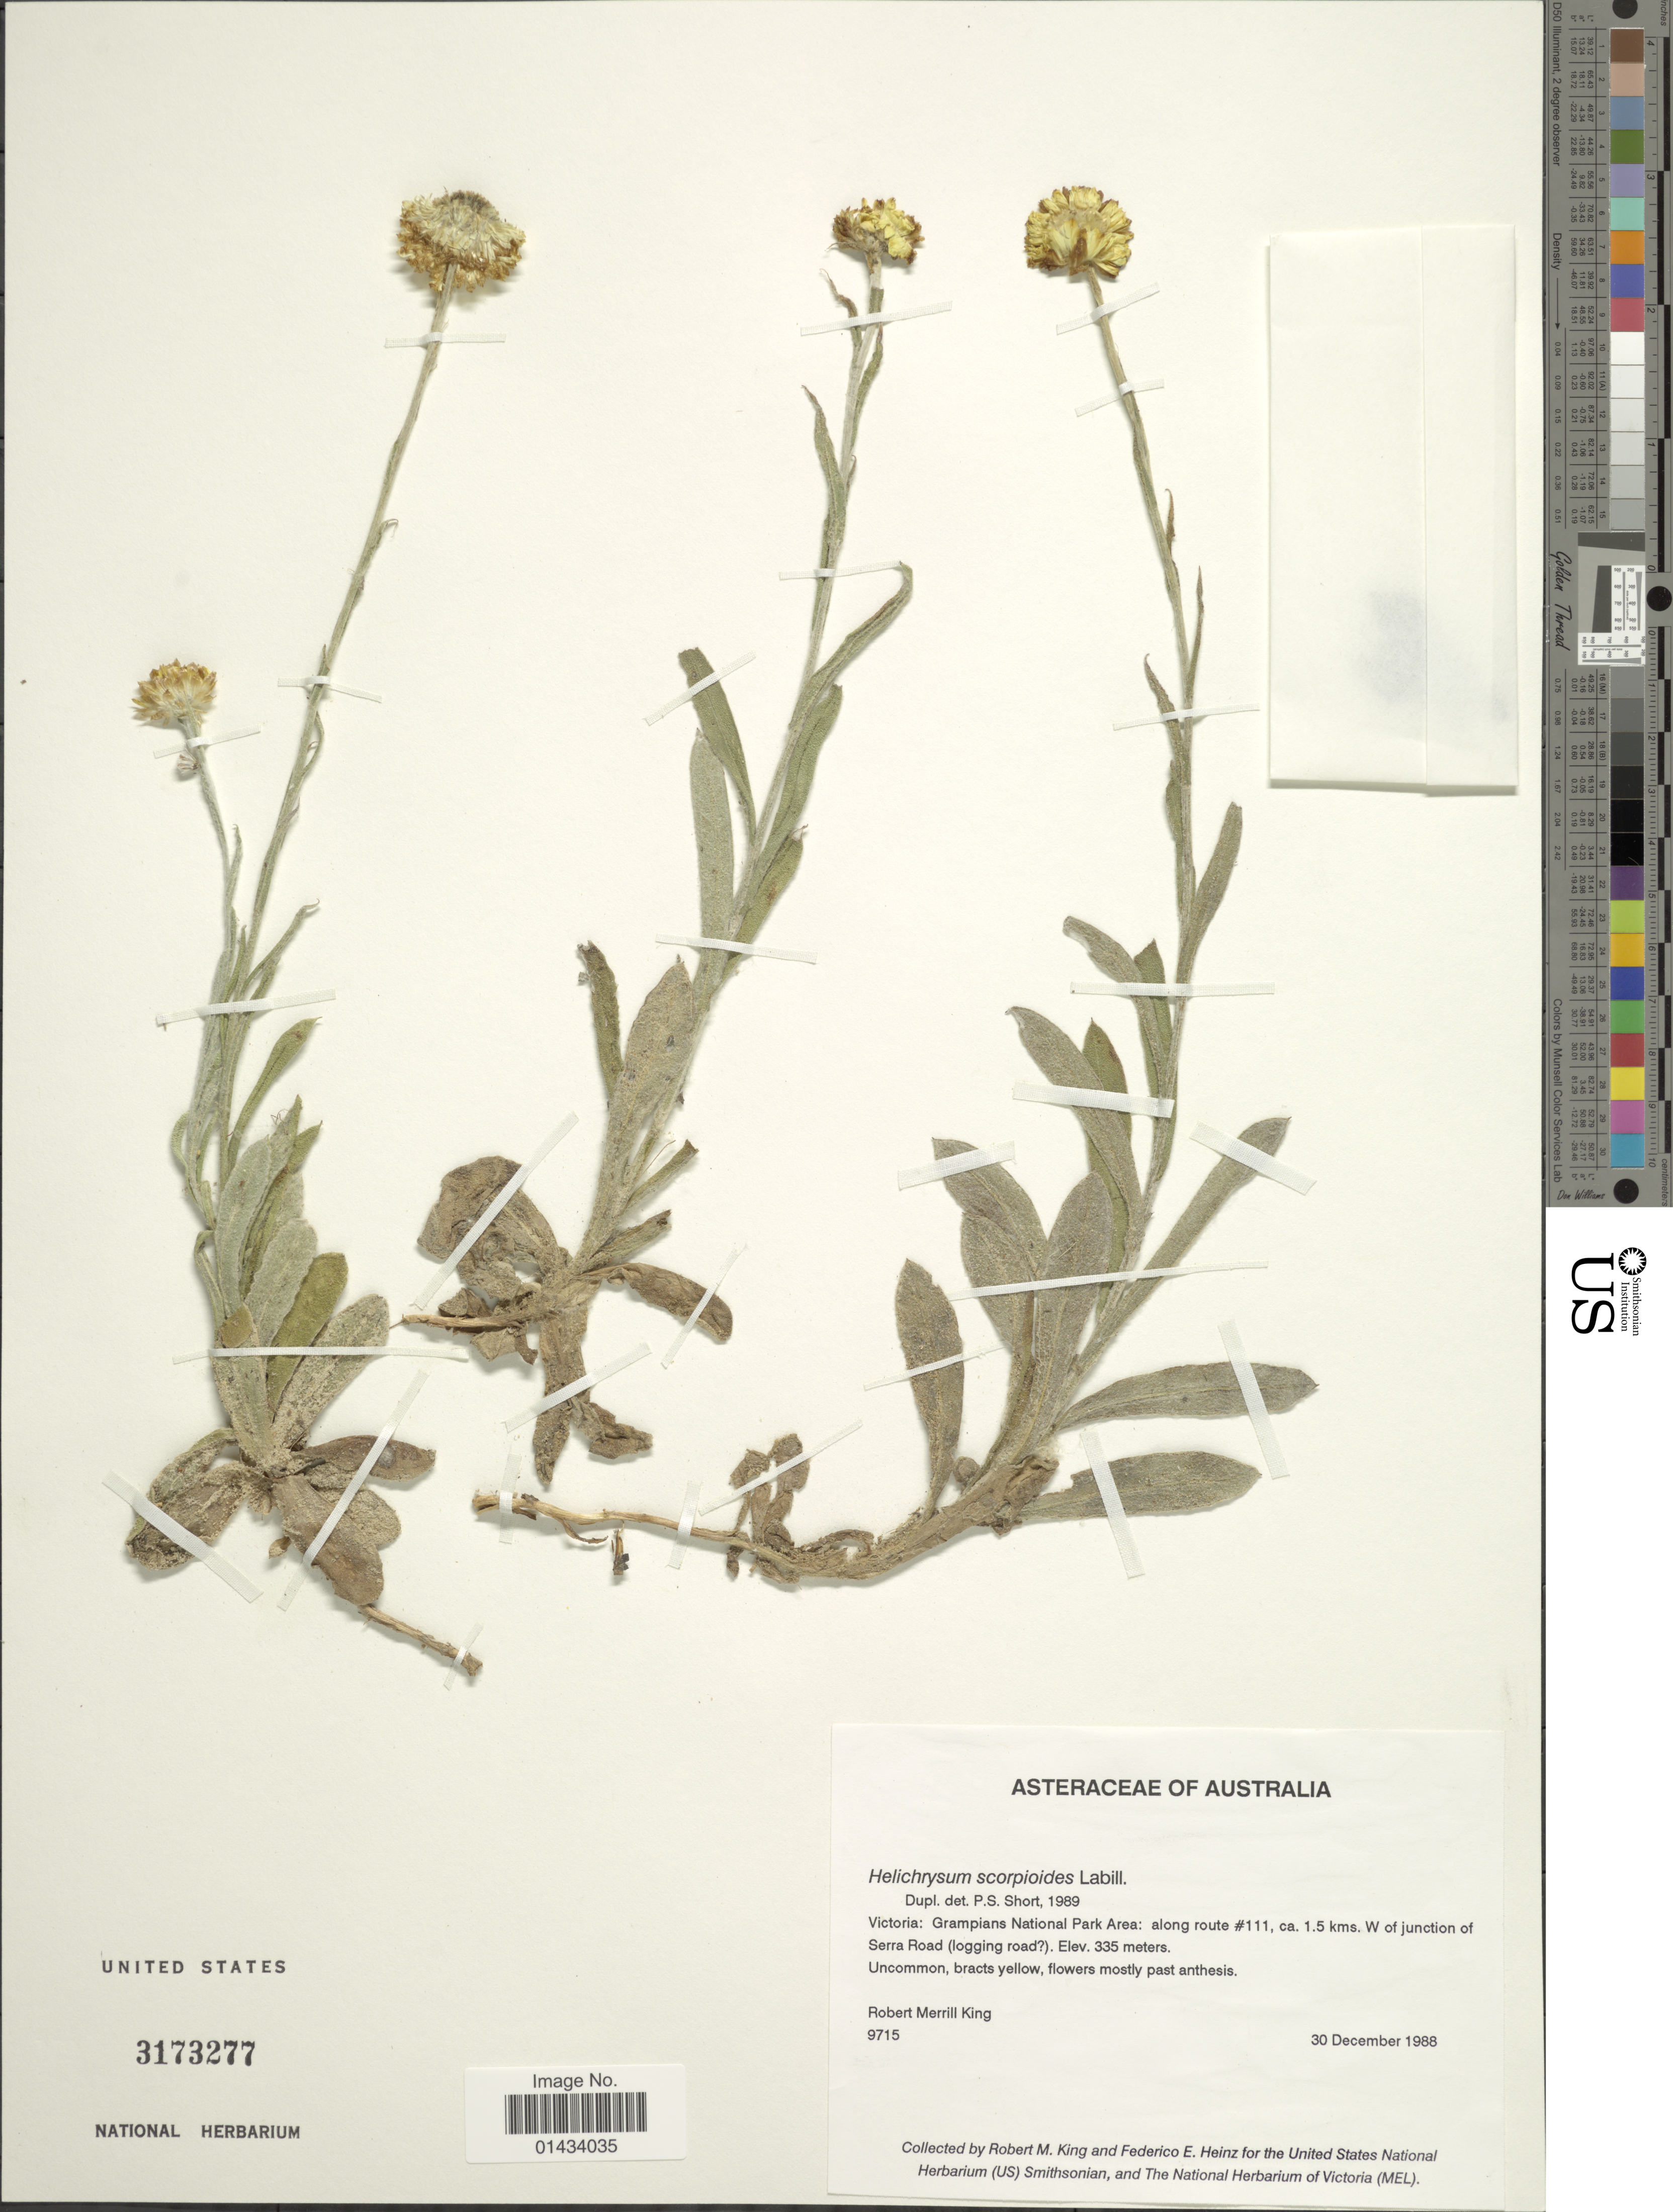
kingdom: Plantae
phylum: Tracheophyta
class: Magnoliopsida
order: Asterales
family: Asteraceae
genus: Coronidium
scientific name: Coronidium scorpioides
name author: (Labill.) Paul G. Wilson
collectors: R. M. King & F. Heinz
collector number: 9715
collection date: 1988-12-30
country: Australia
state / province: Victoria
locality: Victoria: Grampians National Park Area: along route #111, ca 1.5 kms. W of junction of Serra Road (logging road)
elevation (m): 335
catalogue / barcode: US 3173277